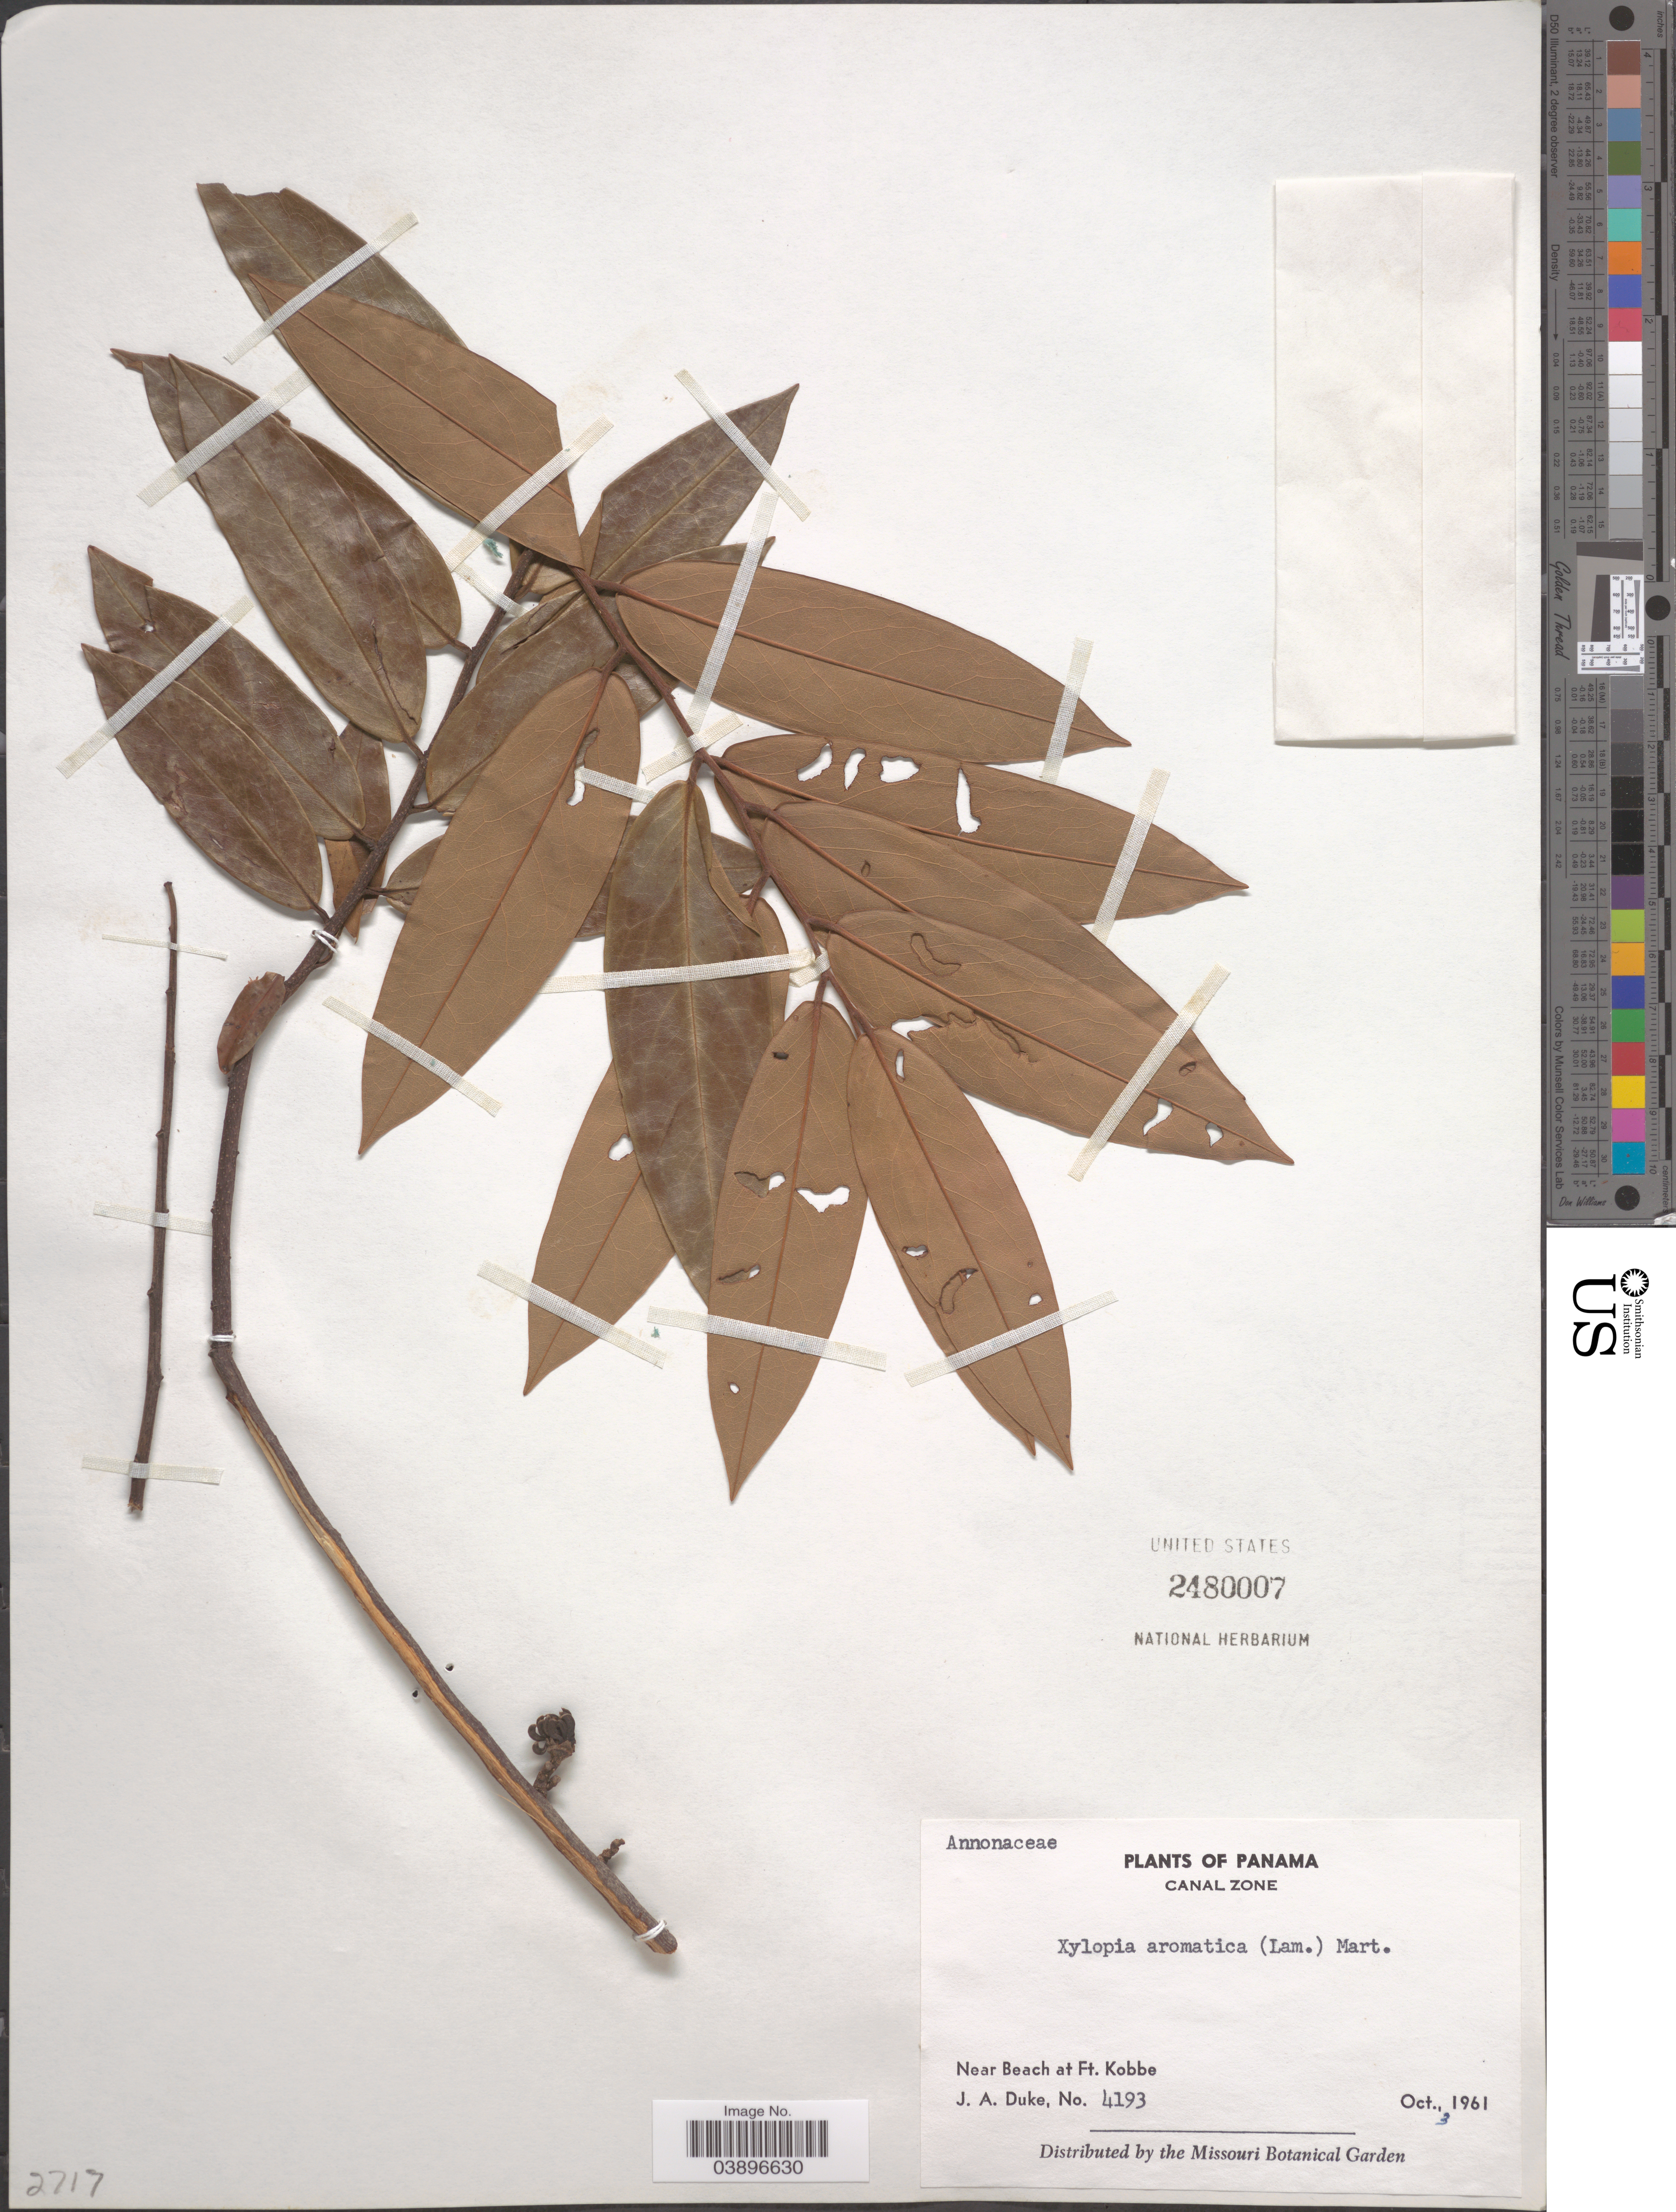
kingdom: Plantae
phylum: Tracheophyta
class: Magnoliopsida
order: Magnoliales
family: Annonaceae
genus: Xylopia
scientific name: Xylopia aromatica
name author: (Lam.) Mart.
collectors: J. A. Duke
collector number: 4193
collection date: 1961-10-03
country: Panama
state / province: Colón / Panamá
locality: Canal Zone. Near Beach at Ft. Kobbe.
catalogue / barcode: US 2480007